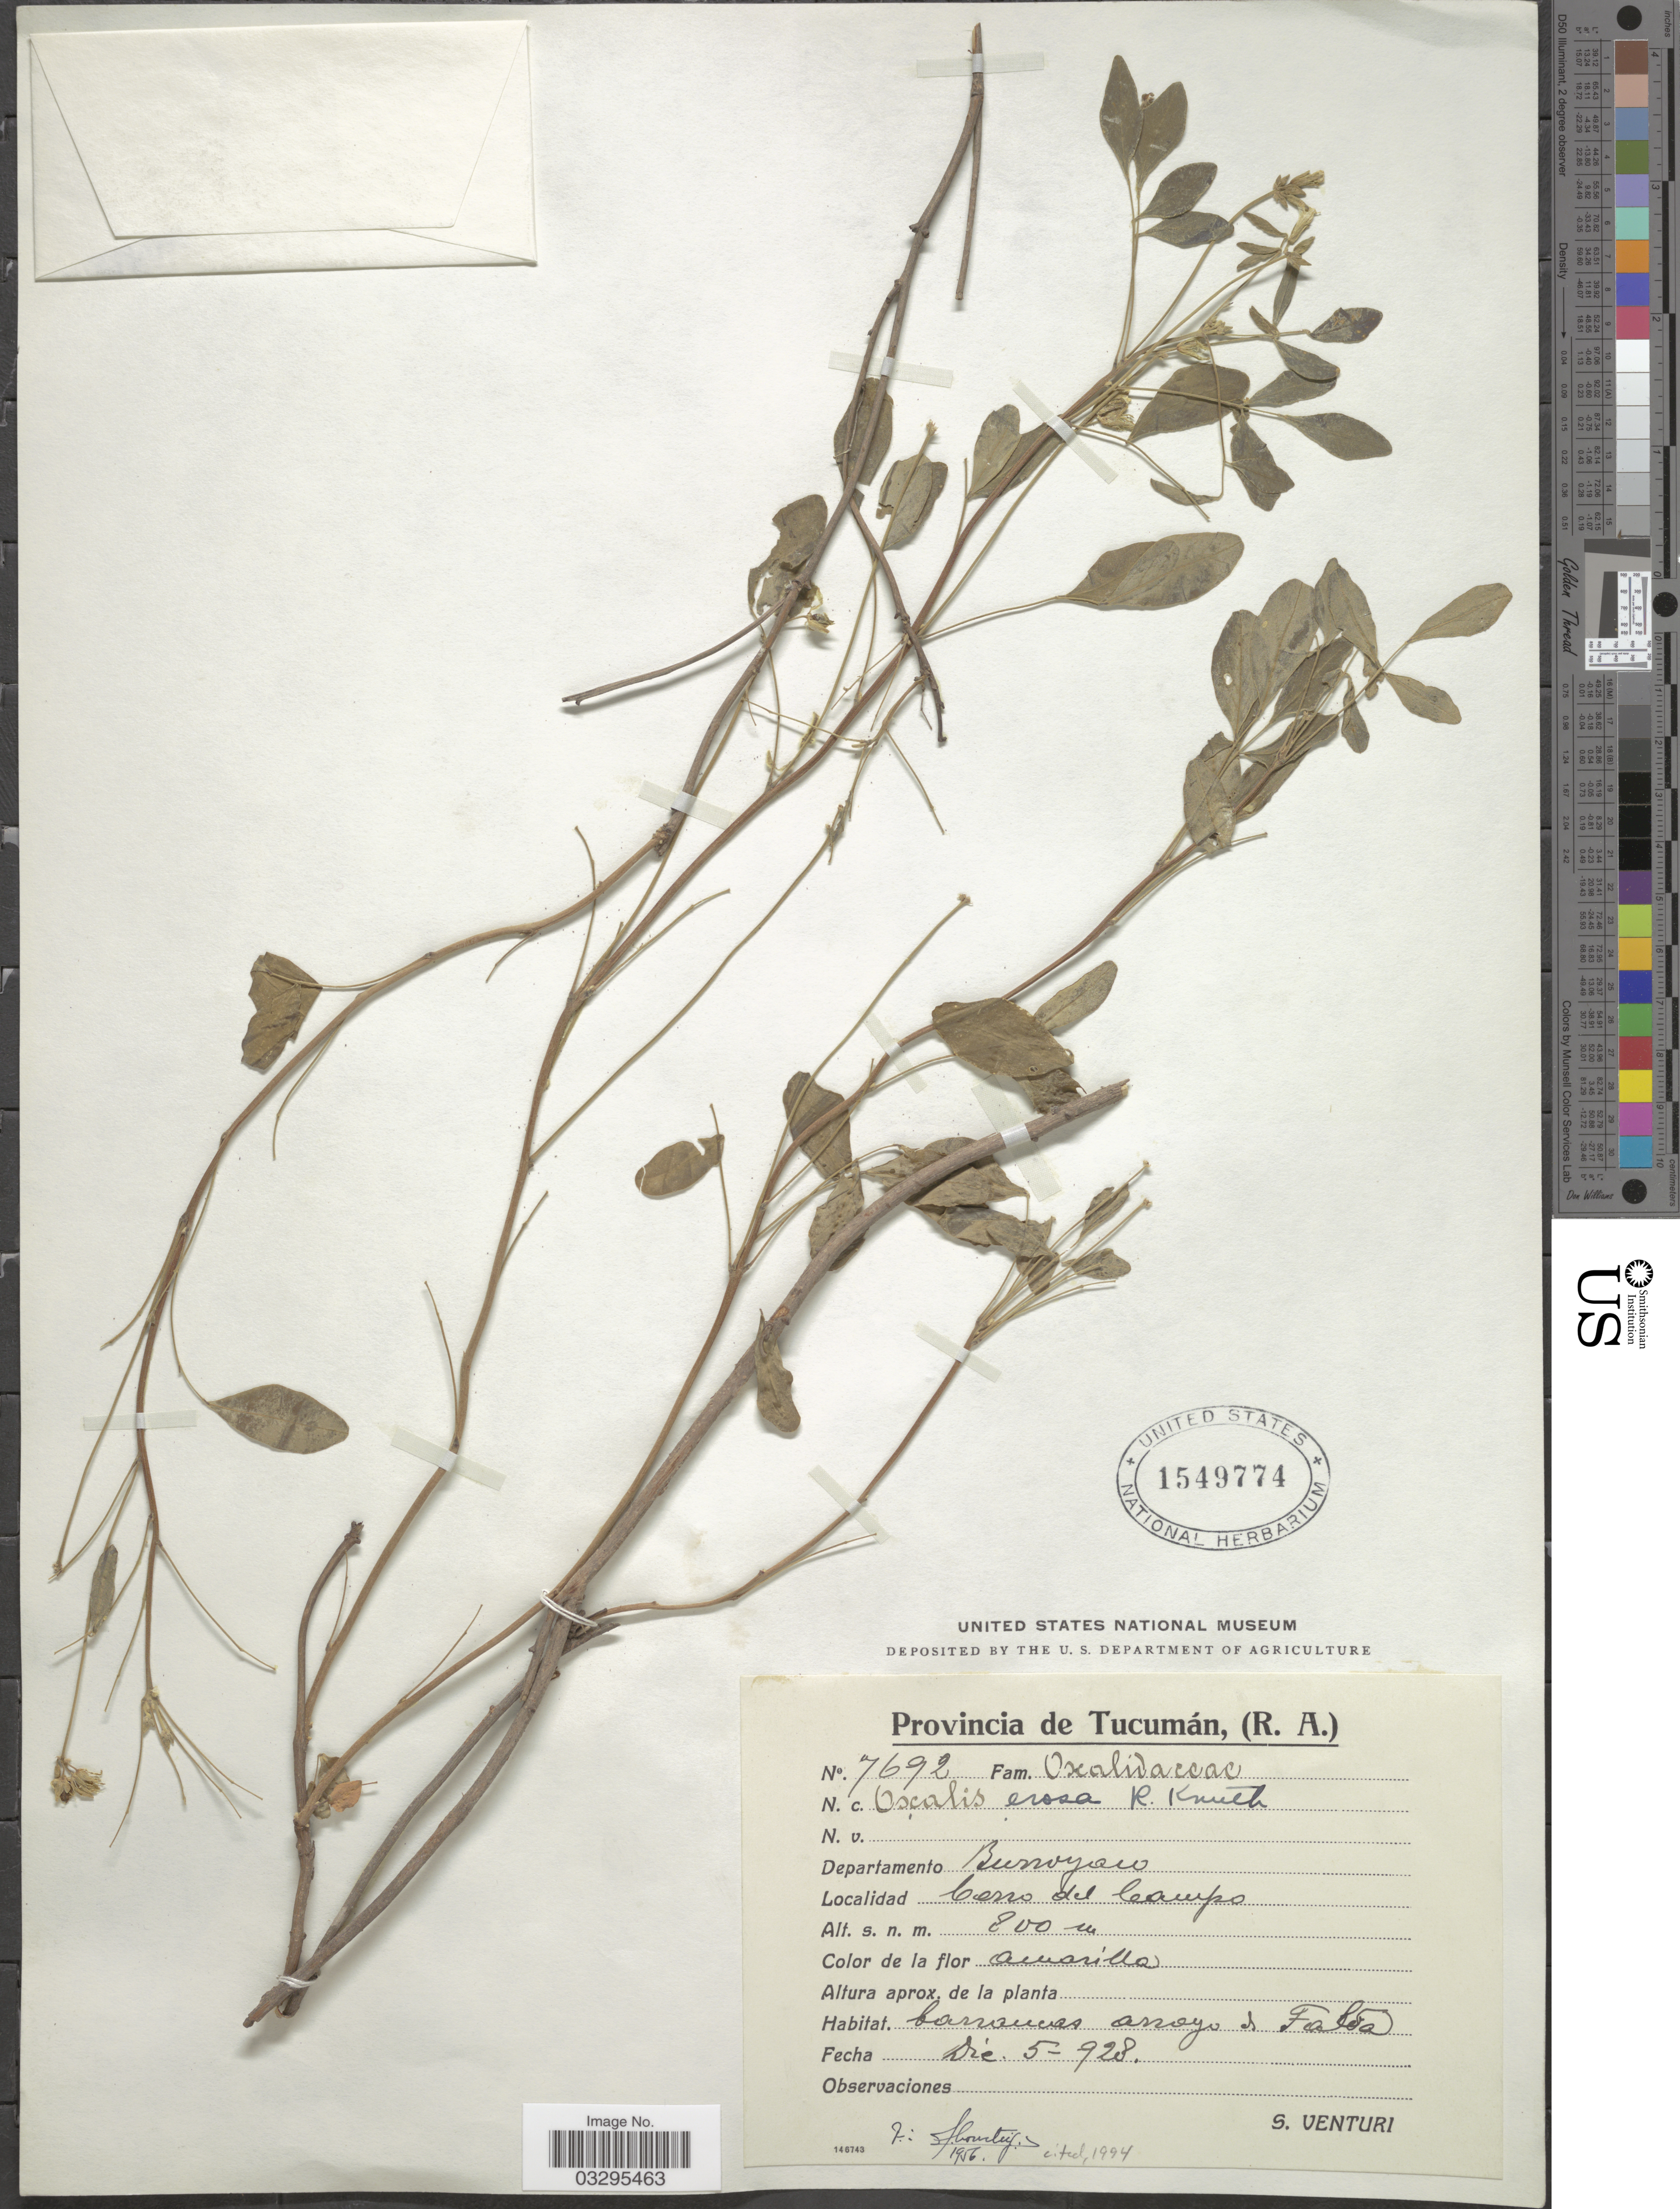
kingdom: Plantae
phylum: Tracheophyta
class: Magnoliopsida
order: Oxalidales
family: Oxalidaceae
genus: Oxalis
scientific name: Oxalis erosa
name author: R. Knuth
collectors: S. Venturi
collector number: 7692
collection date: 1928-12-05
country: Argentina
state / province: Tucuman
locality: Departamento Burroyaco. Cerro del Campo.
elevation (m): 800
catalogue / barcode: US 1549774